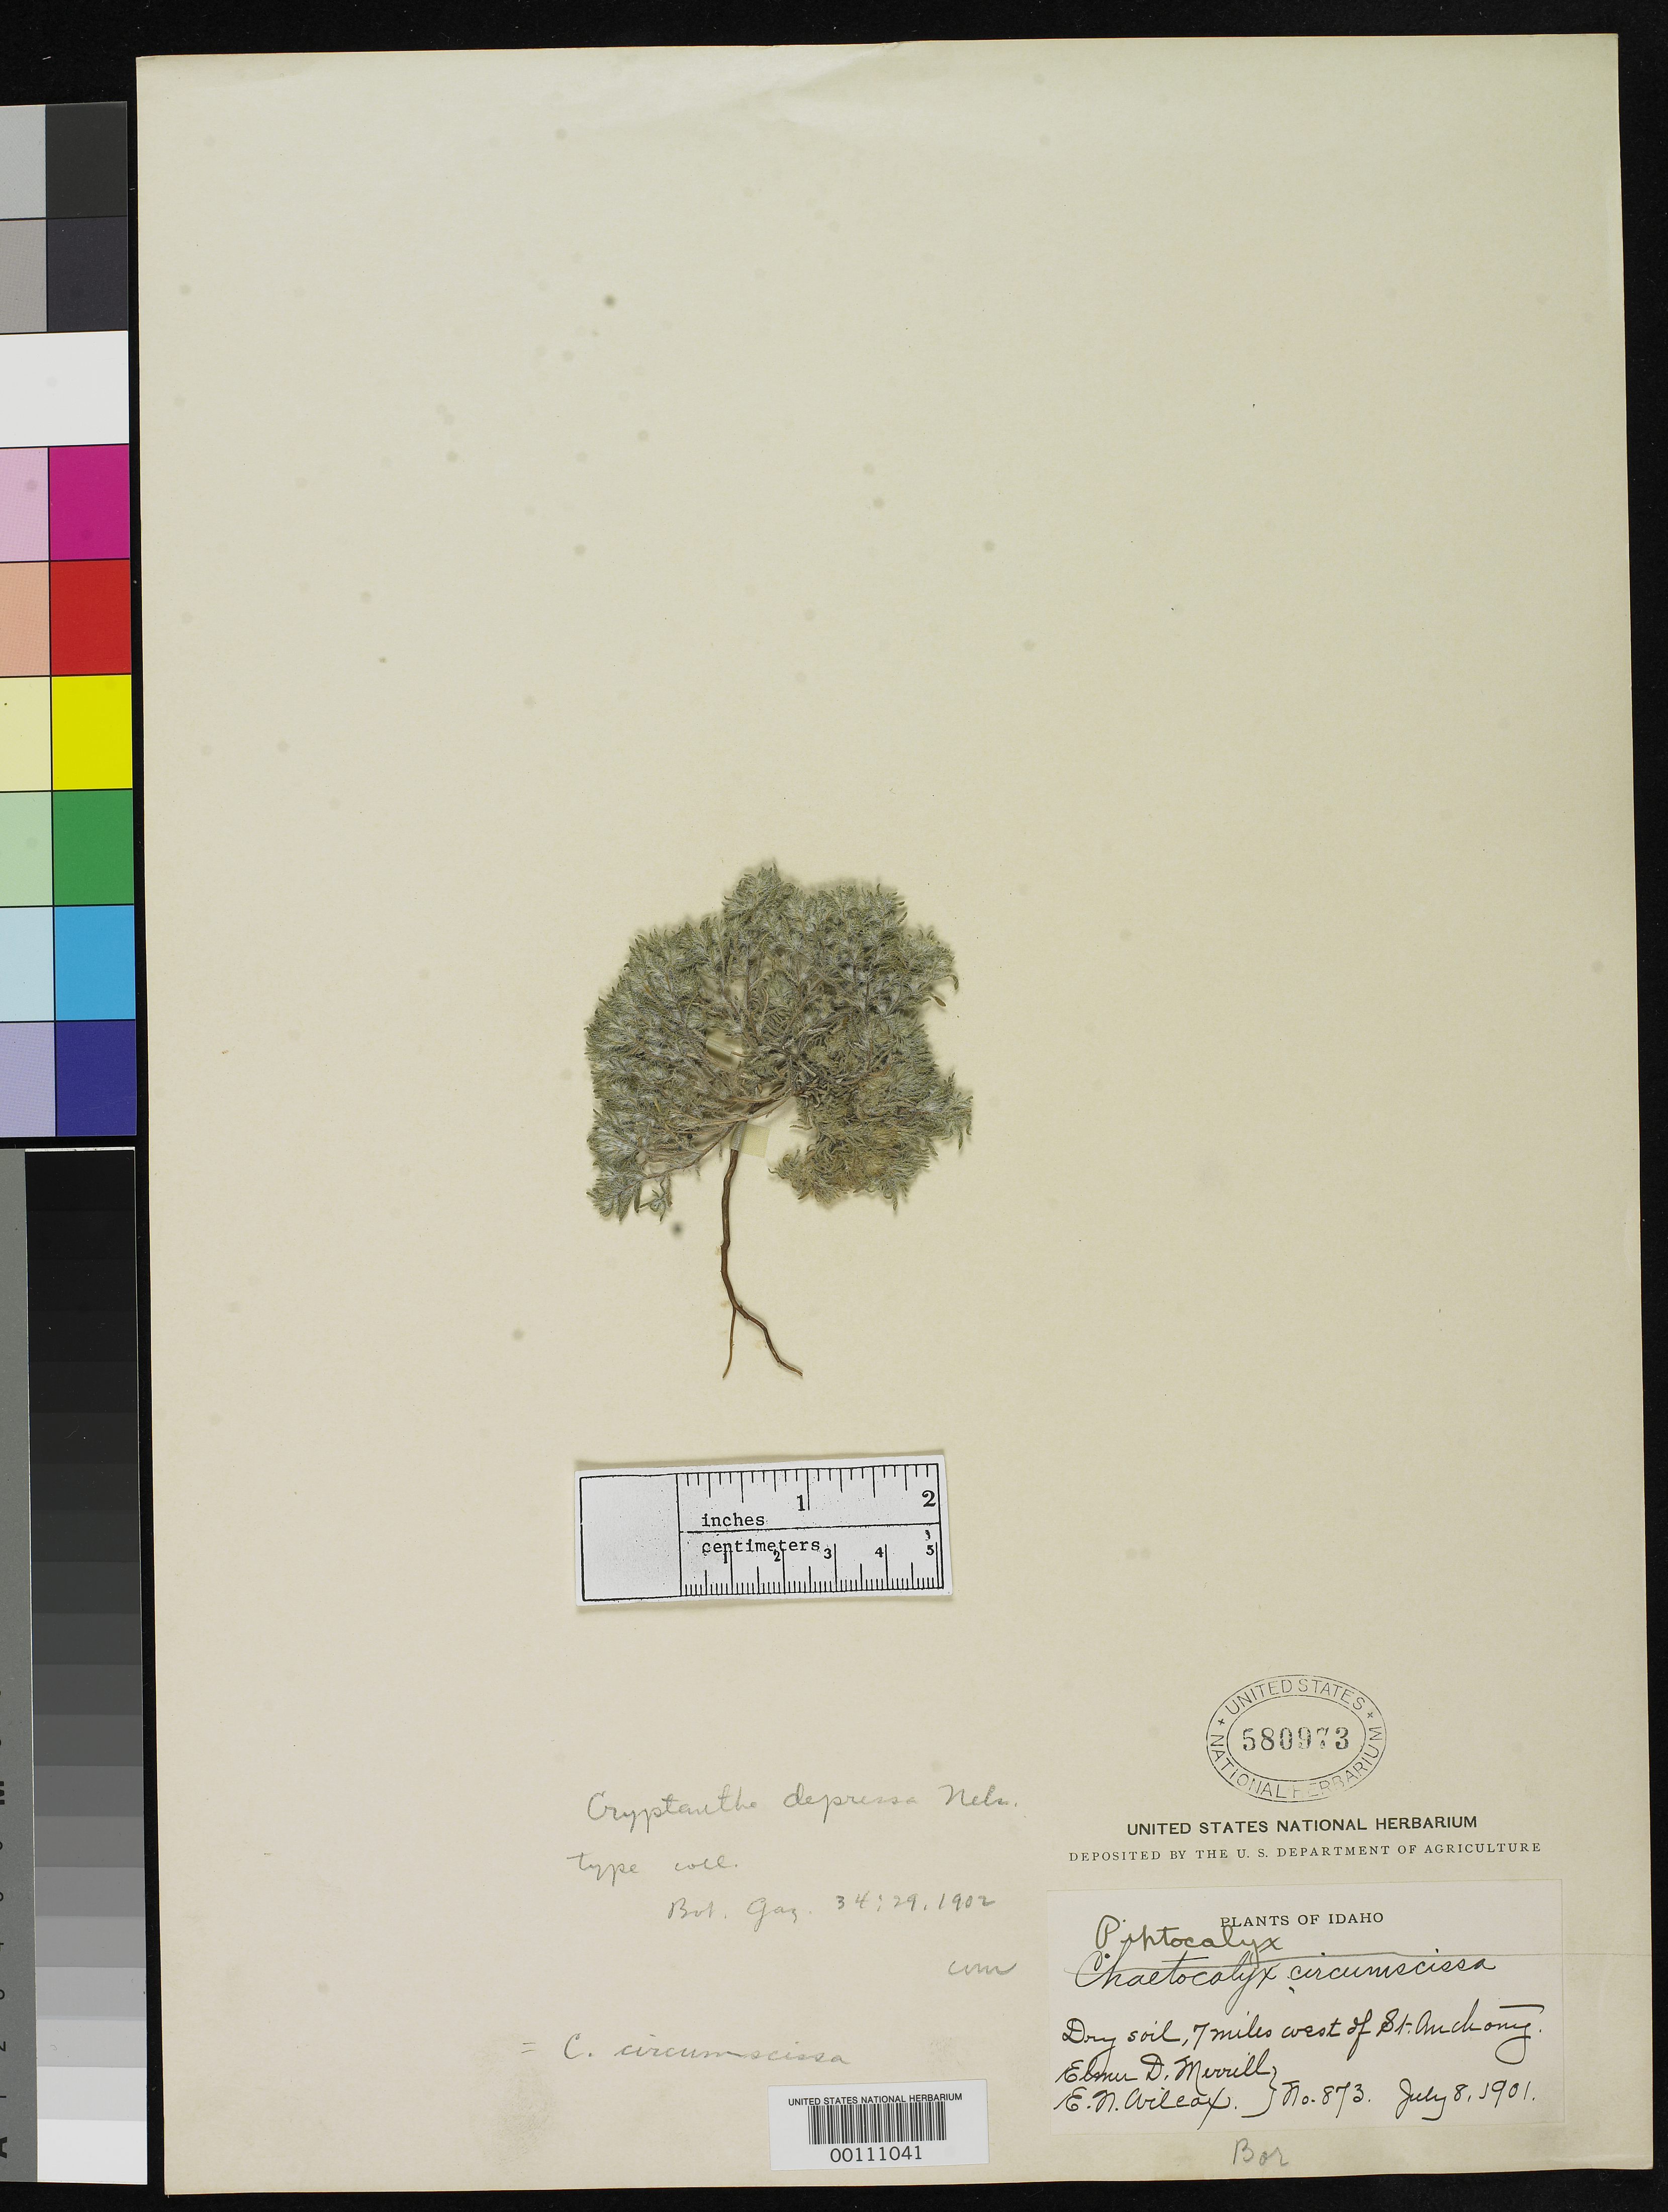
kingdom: Plantae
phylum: Tracheophyta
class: Magnoliopsida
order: Boraginales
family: Boraginaceae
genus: Cryptantha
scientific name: Cryptantha depressa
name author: A. Nelson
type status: Isotype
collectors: E. D. Merrill & E. Wilcox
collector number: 873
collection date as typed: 08 Jul 1901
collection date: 1901-07-08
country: United States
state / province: Idaho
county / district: Fremont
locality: St. Anthony.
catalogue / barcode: US 580973